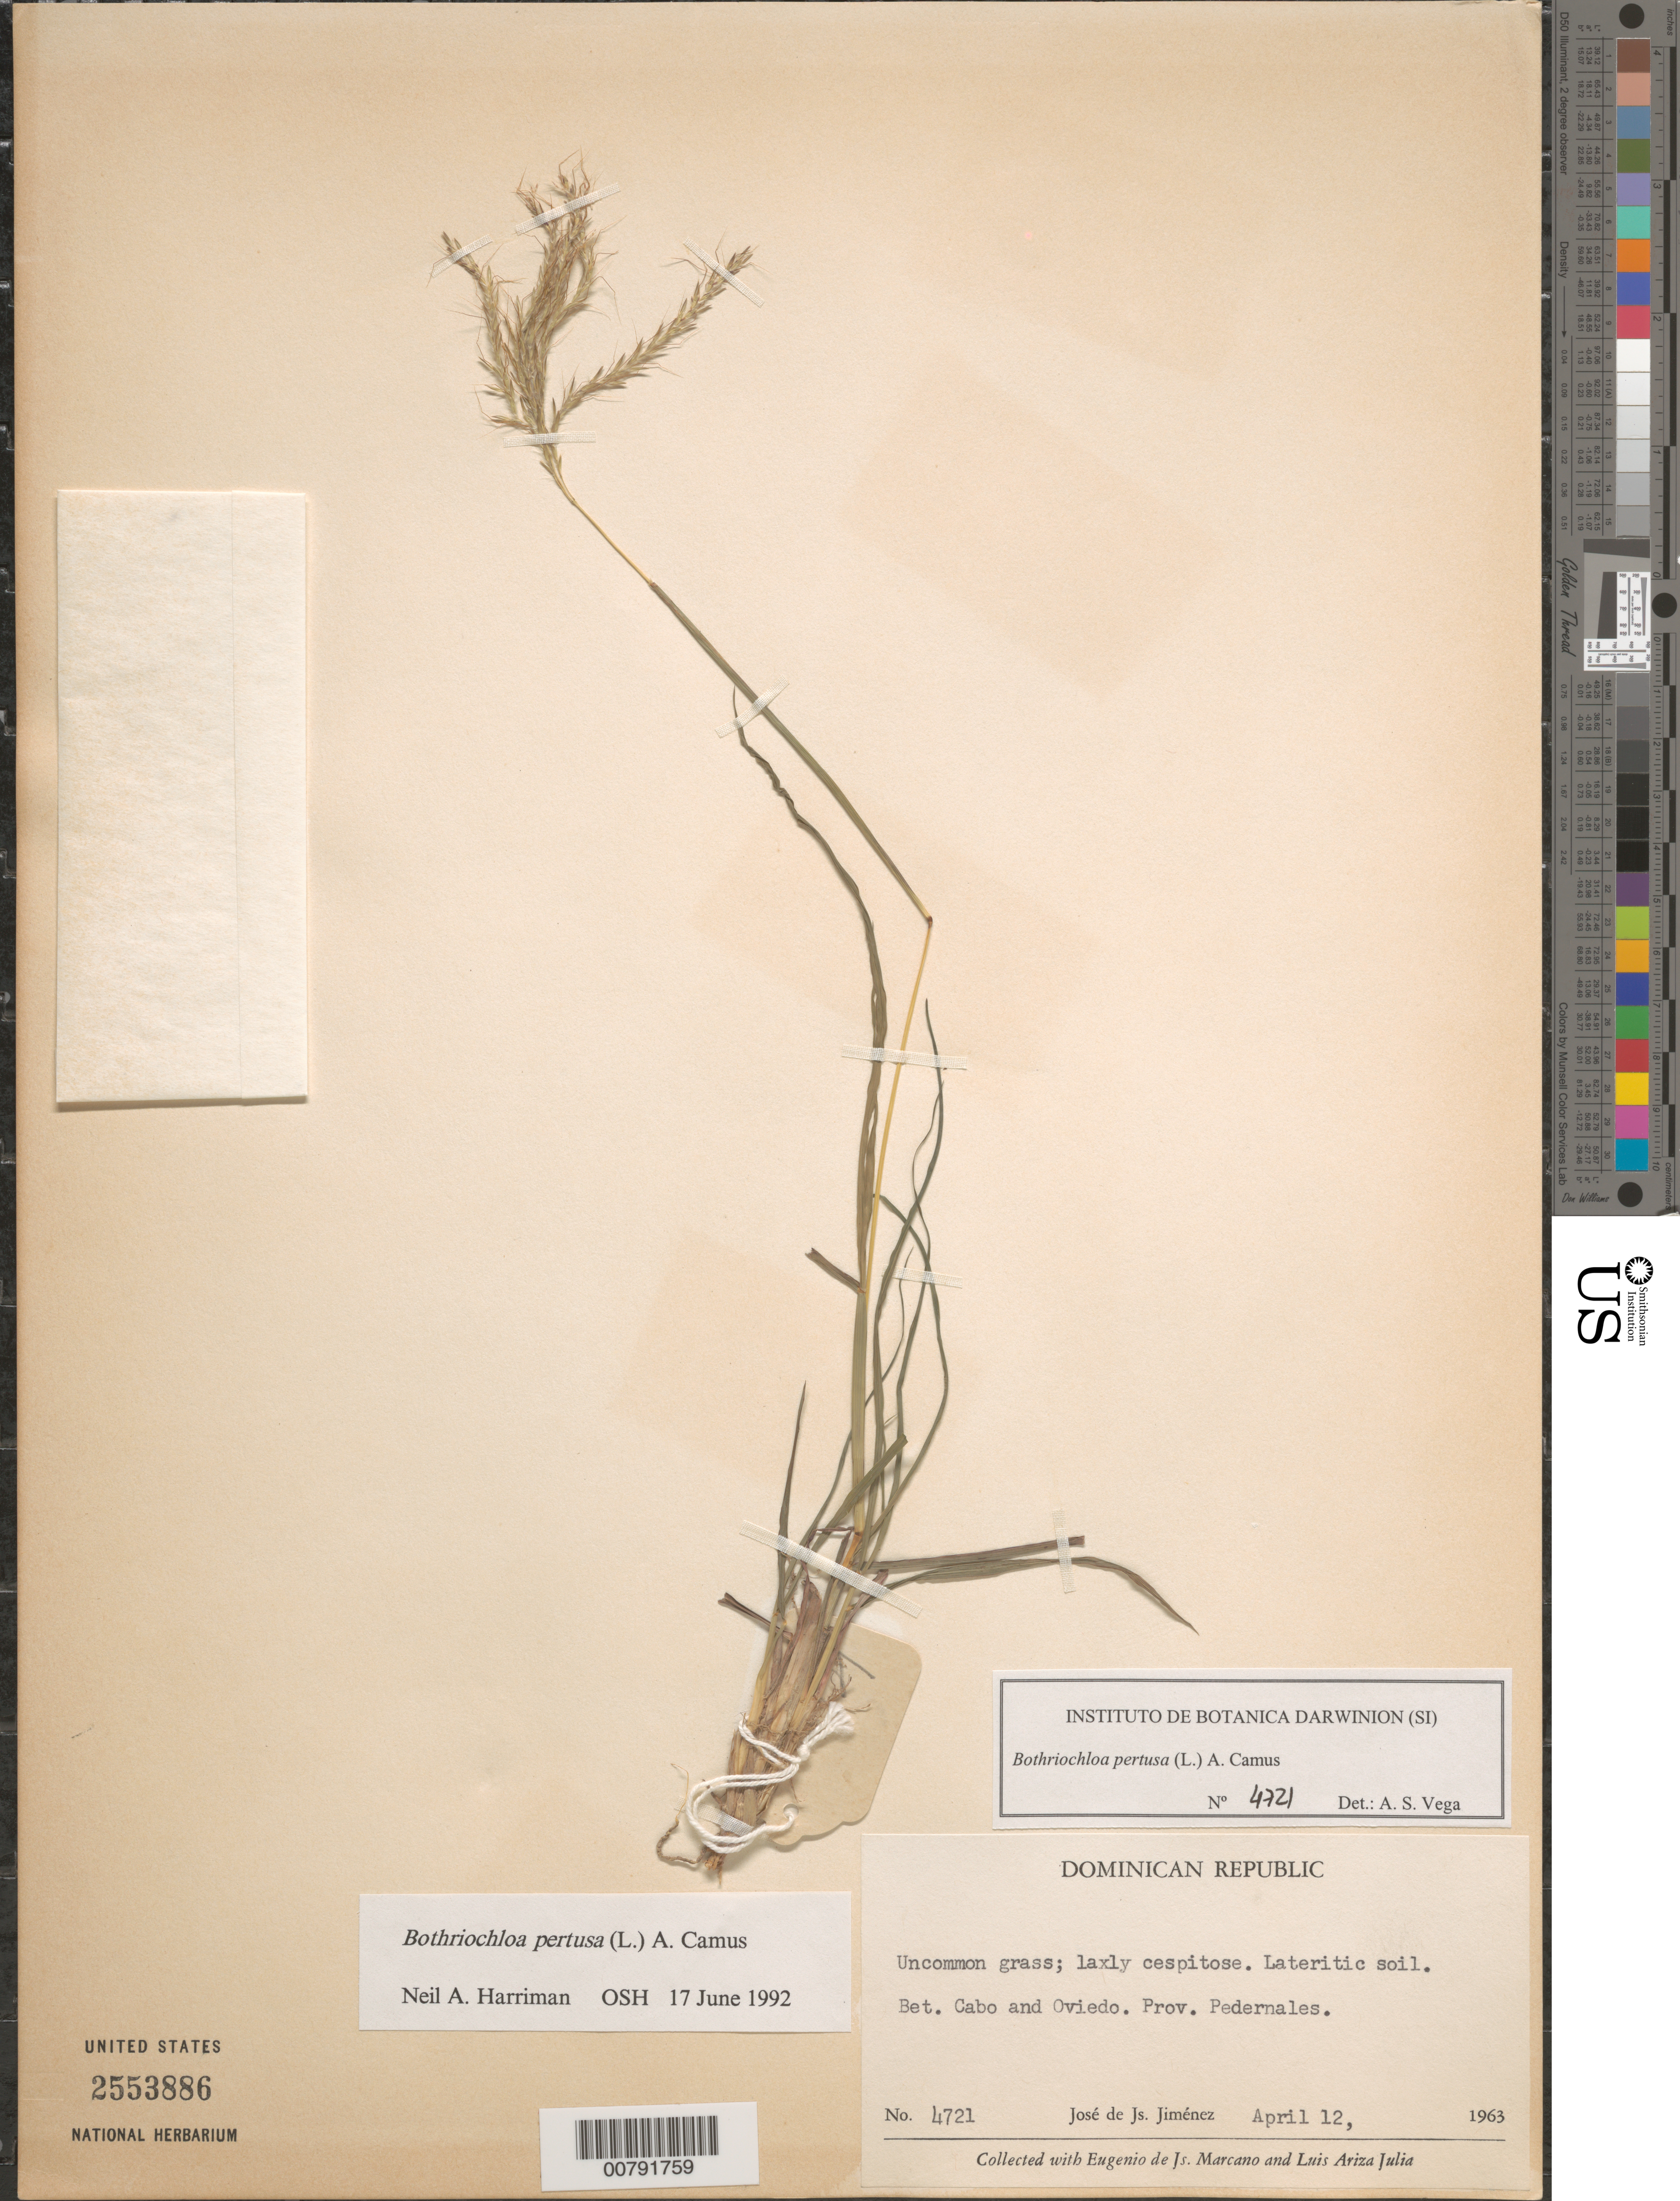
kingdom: Plantae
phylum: Tracheophyta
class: Liliopsida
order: Poales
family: Poaceae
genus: Bothriochloa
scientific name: Bothriochloa pertusa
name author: (L.) A. Camus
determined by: Harriman, N. A.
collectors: J. J. Jiménez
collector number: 4721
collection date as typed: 12 Apr 1963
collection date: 1963-04-12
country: Dominican Republic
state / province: Pedernales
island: Hispaniola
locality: Cabo to Oviedo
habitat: Lateritic soil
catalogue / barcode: US 2553886